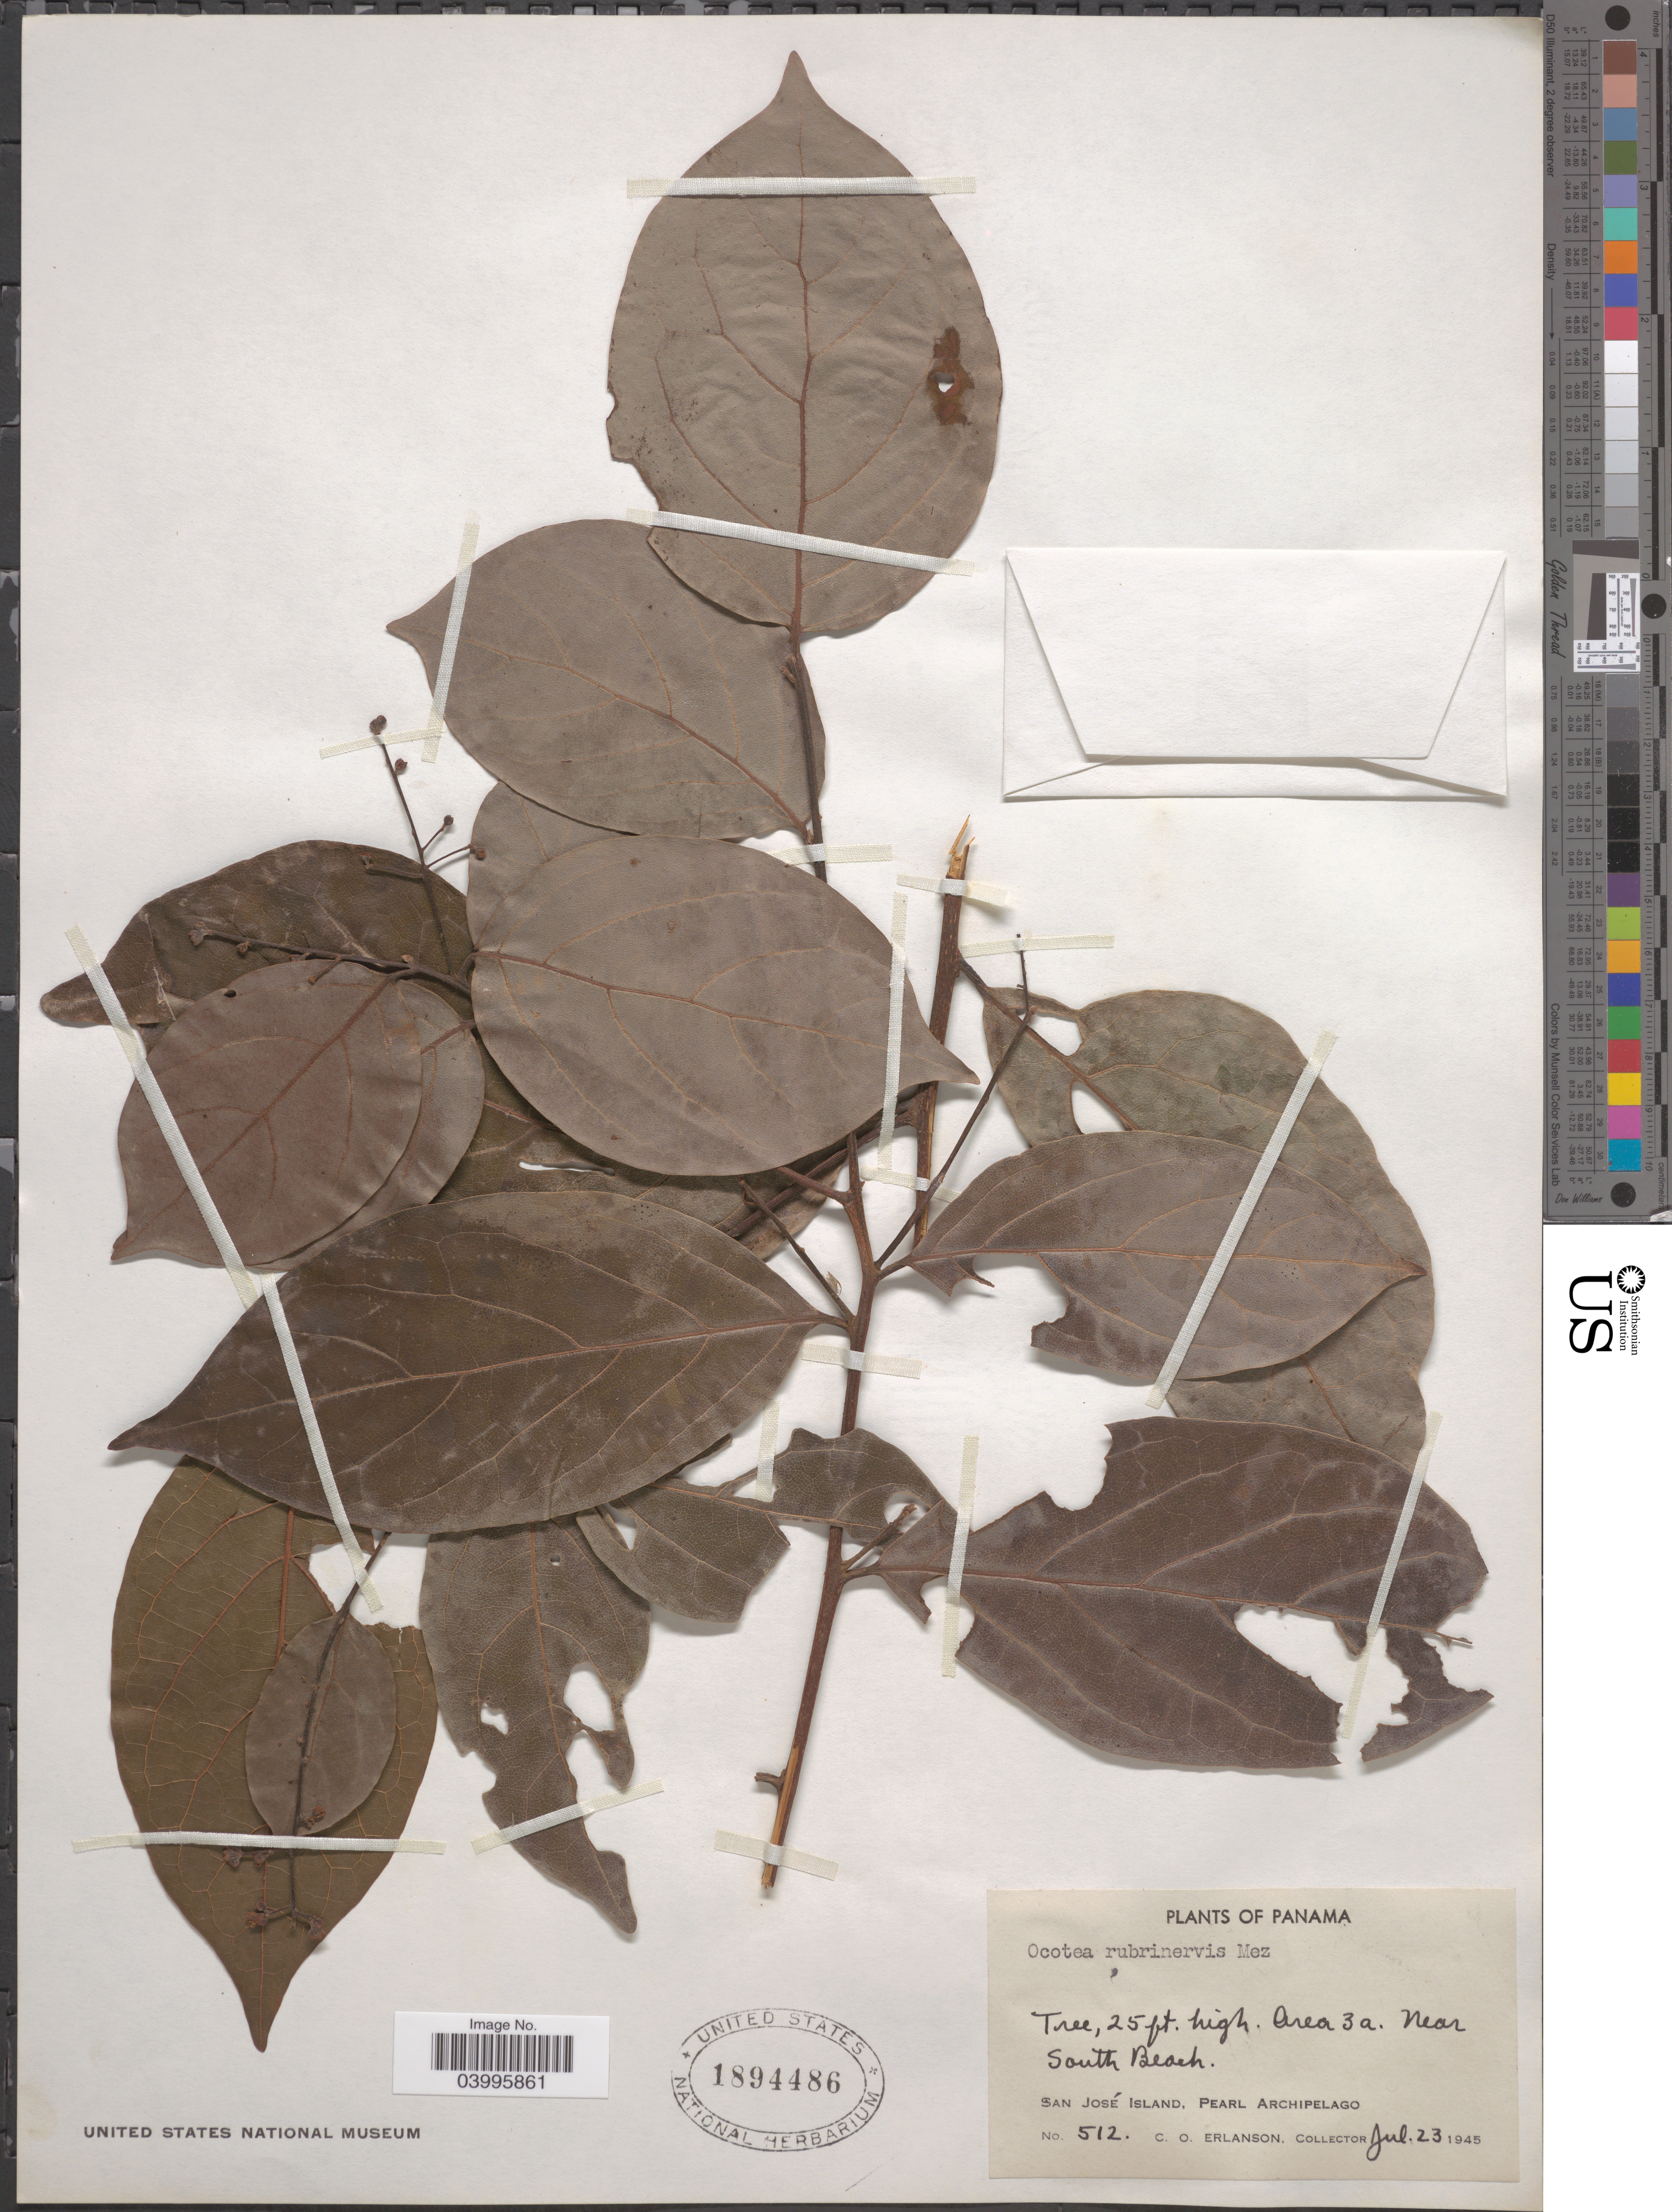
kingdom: Plantae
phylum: Tracheophyta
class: Magnoliopsida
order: Laurales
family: Lauraceae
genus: Ocotea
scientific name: Ocotea rubrinervis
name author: Mez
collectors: C. O. Erlanson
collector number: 512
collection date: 1945-07-23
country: Panama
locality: Area 3a. Near South Beach. San José Island, Pearl Archipelago.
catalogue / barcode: US 1894486